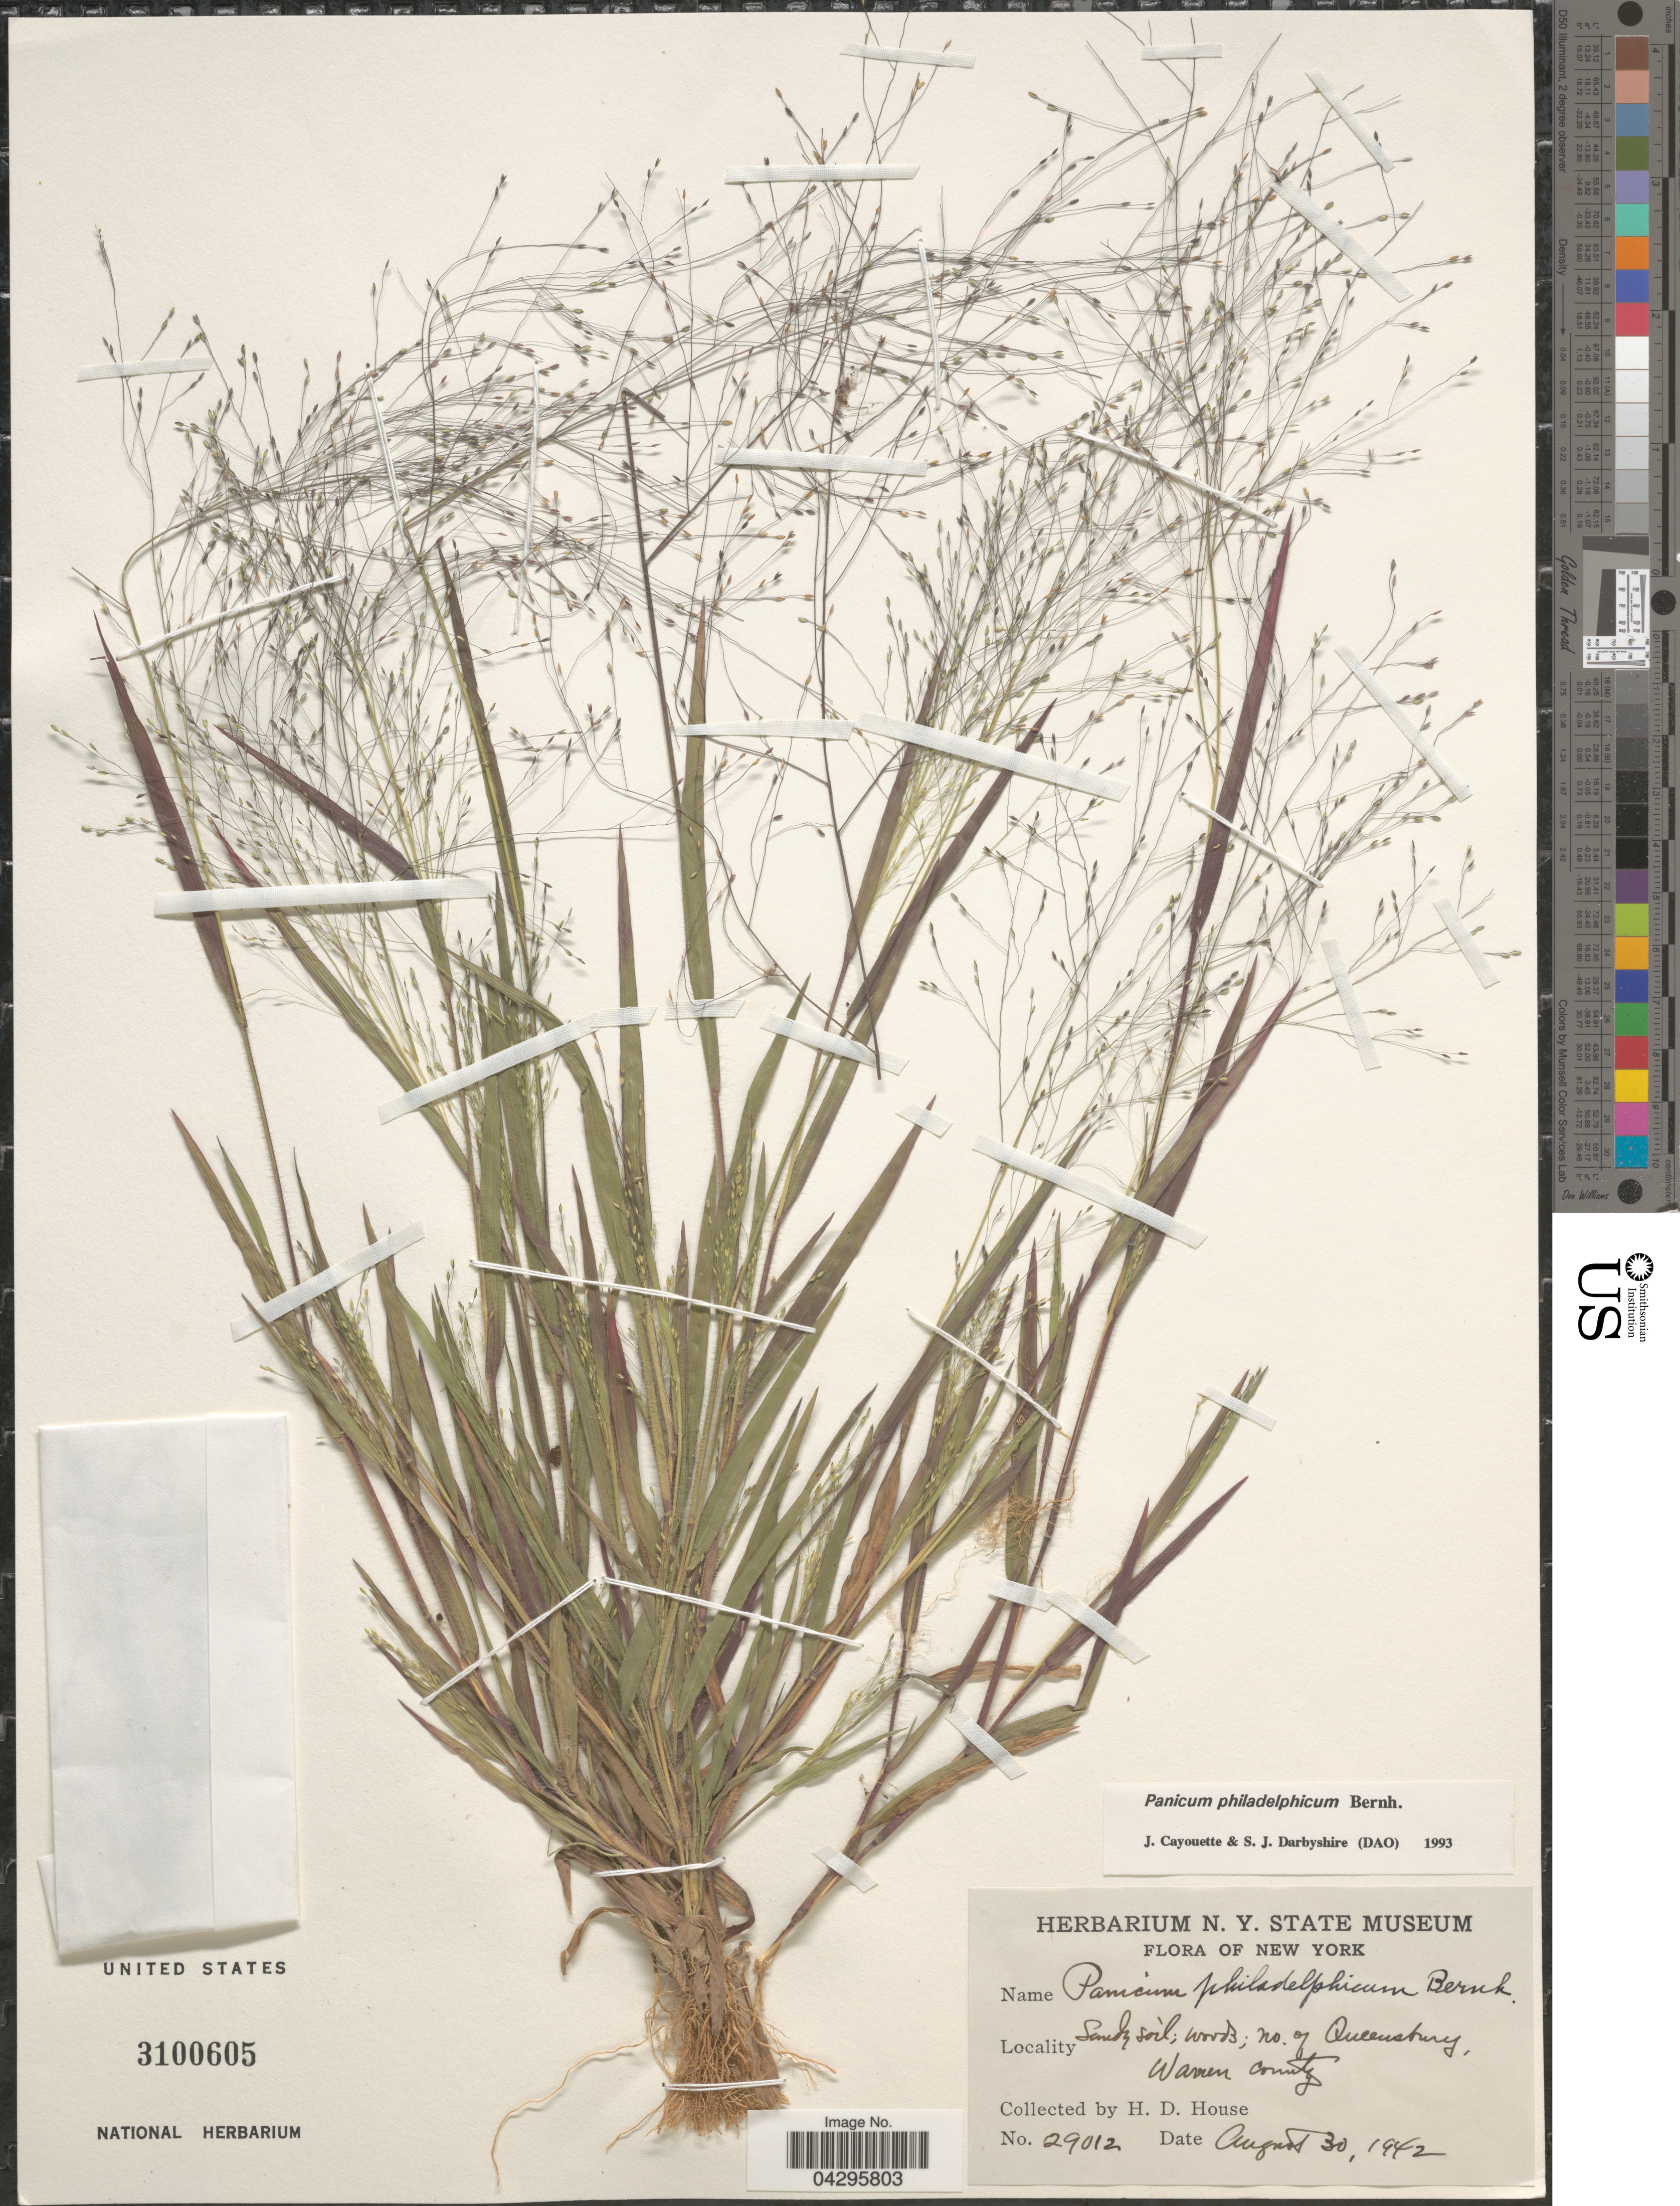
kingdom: Plantae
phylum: Tracheophyta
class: Liliopsida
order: Poales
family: Poaceae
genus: Panicum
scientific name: Panicum philadelphicum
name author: Bernh. ex Trin.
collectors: H. D. House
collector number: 29012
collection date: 1942-08-30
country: United States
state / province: New York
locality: Sandy soil; woods; no. of Queensbury, Warren County.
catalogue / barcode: US 3100605